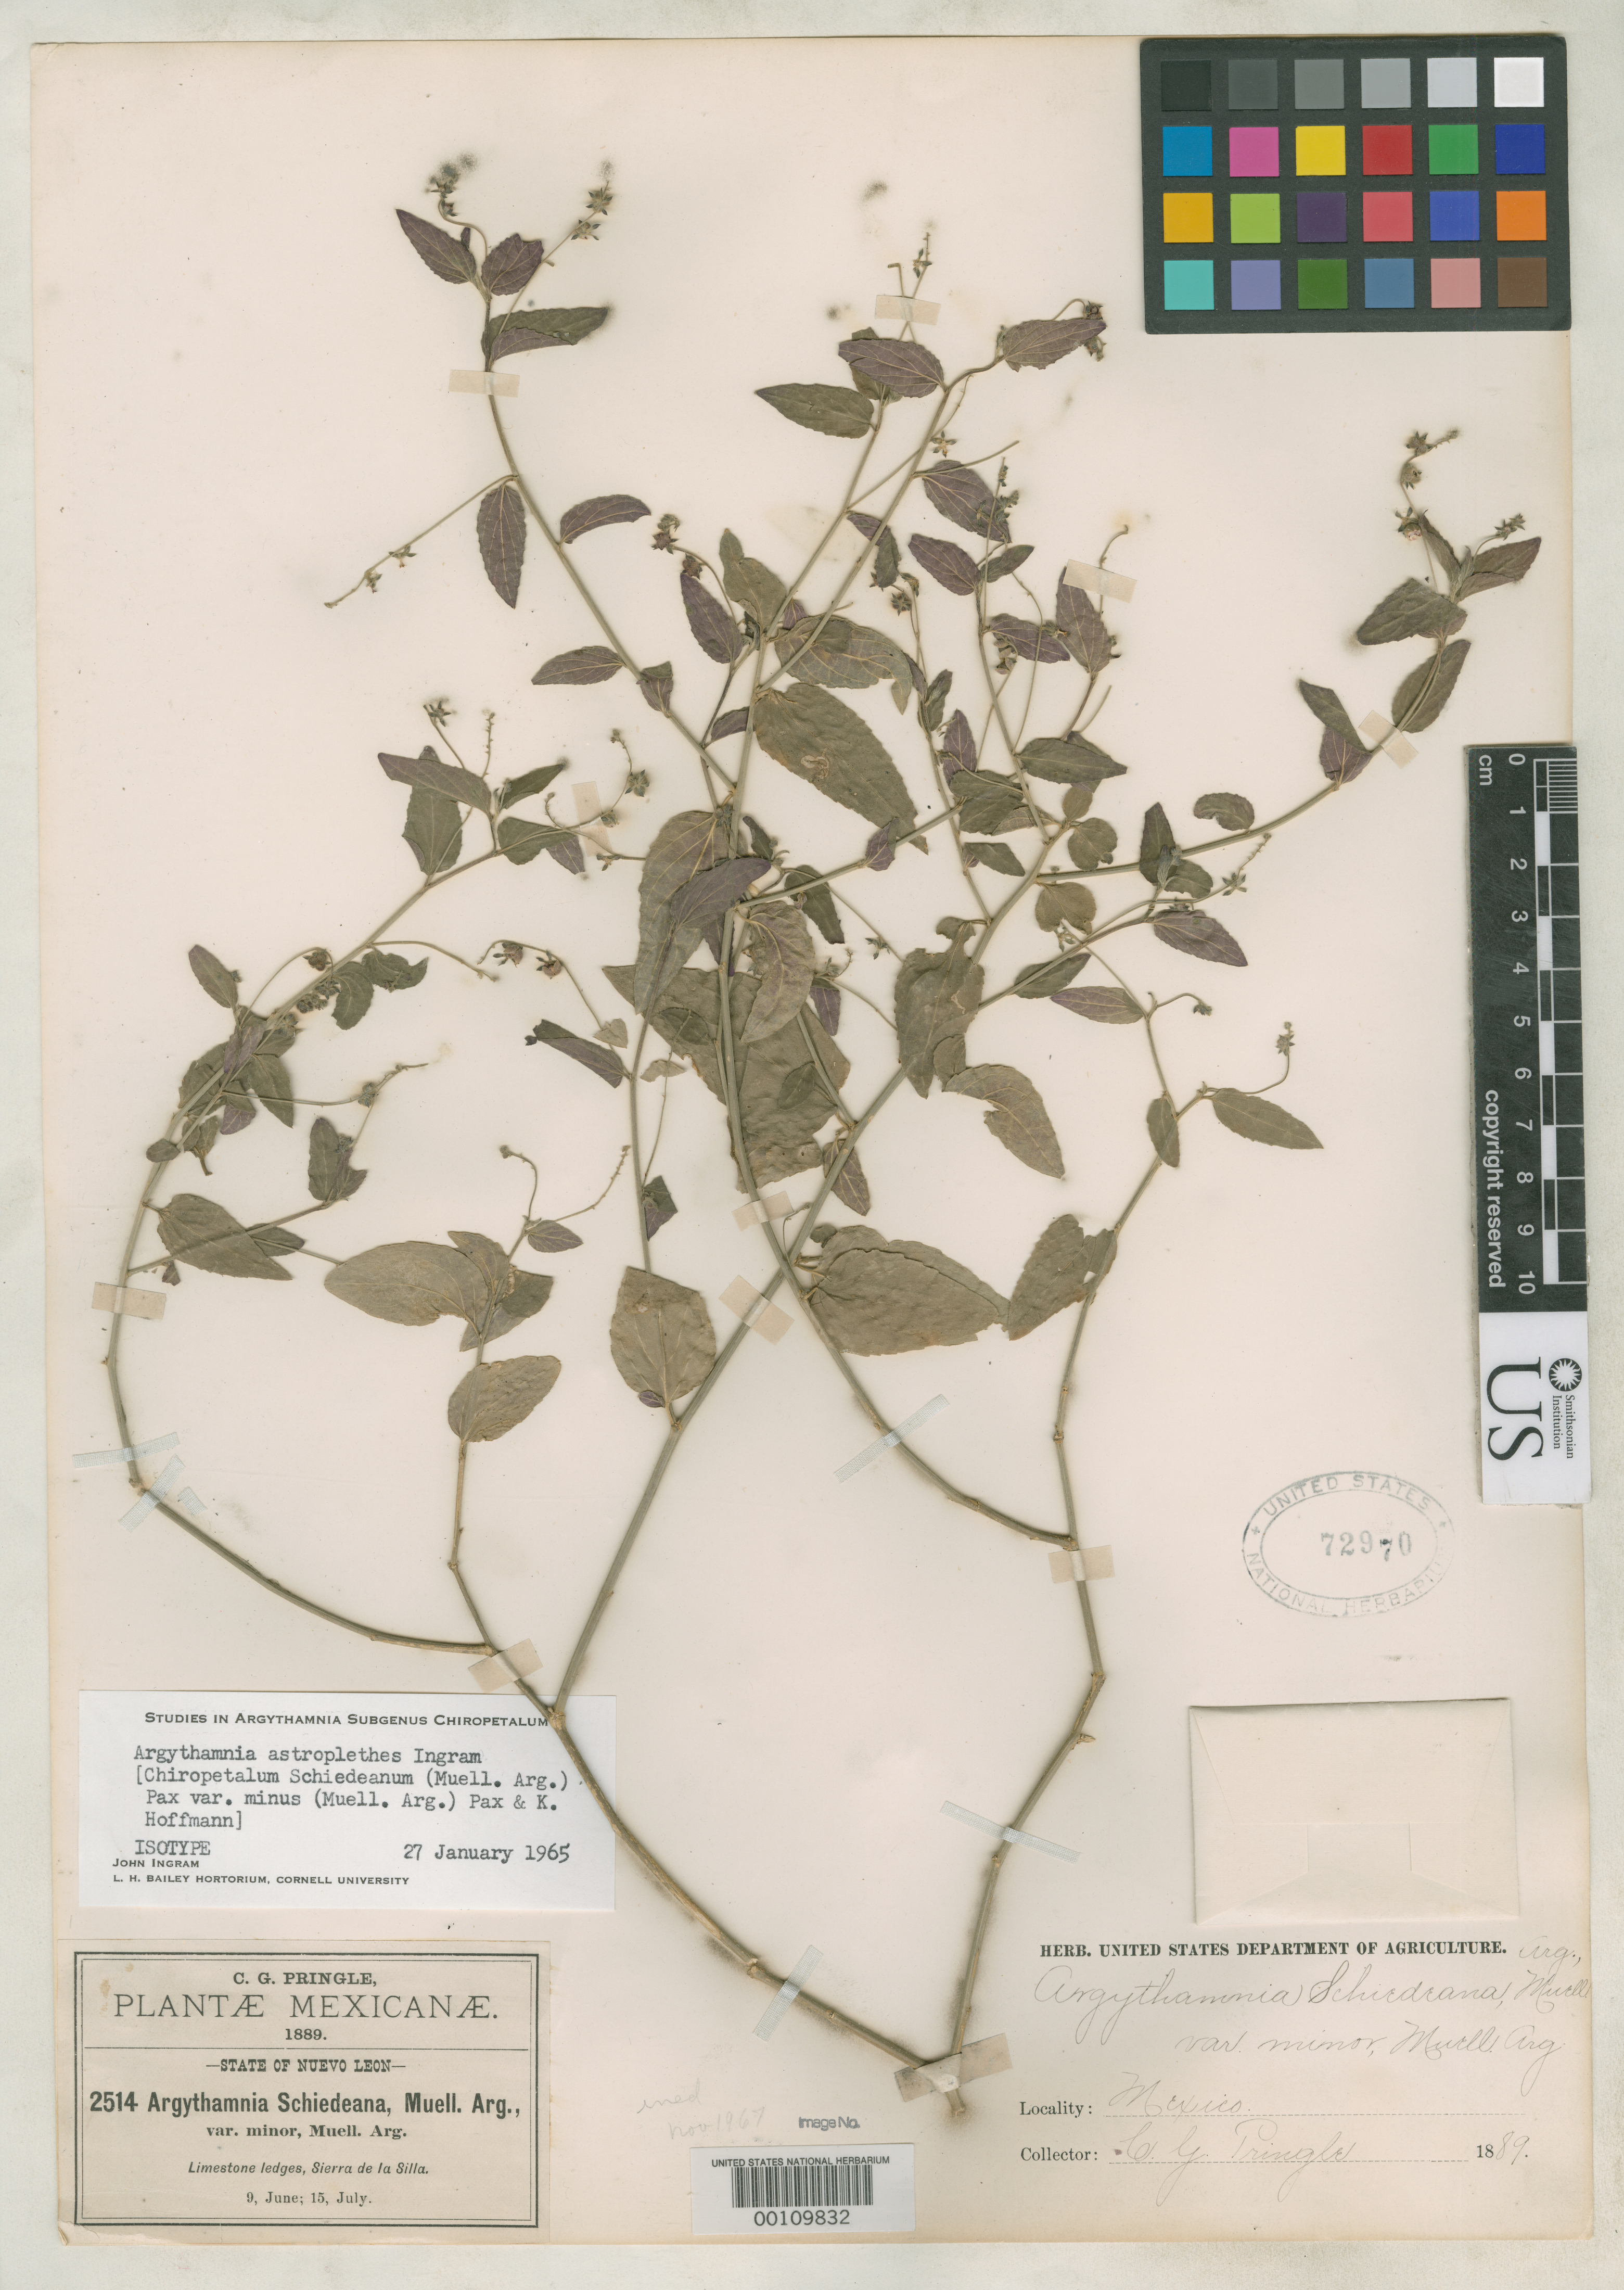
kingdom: Plantae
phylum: Tracheophyta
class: Magnoliopsida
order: Malpighiales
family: Euphorbiaceae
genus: Argythamnia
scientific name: Argythamnia astroplethes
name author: Ingram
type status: Isotype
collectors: C. G. Pringle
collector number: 2514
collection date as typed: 1889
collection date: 1889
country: Mexico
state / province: Nuevo León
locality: Sierra de la Silla.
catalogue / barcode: US 72970